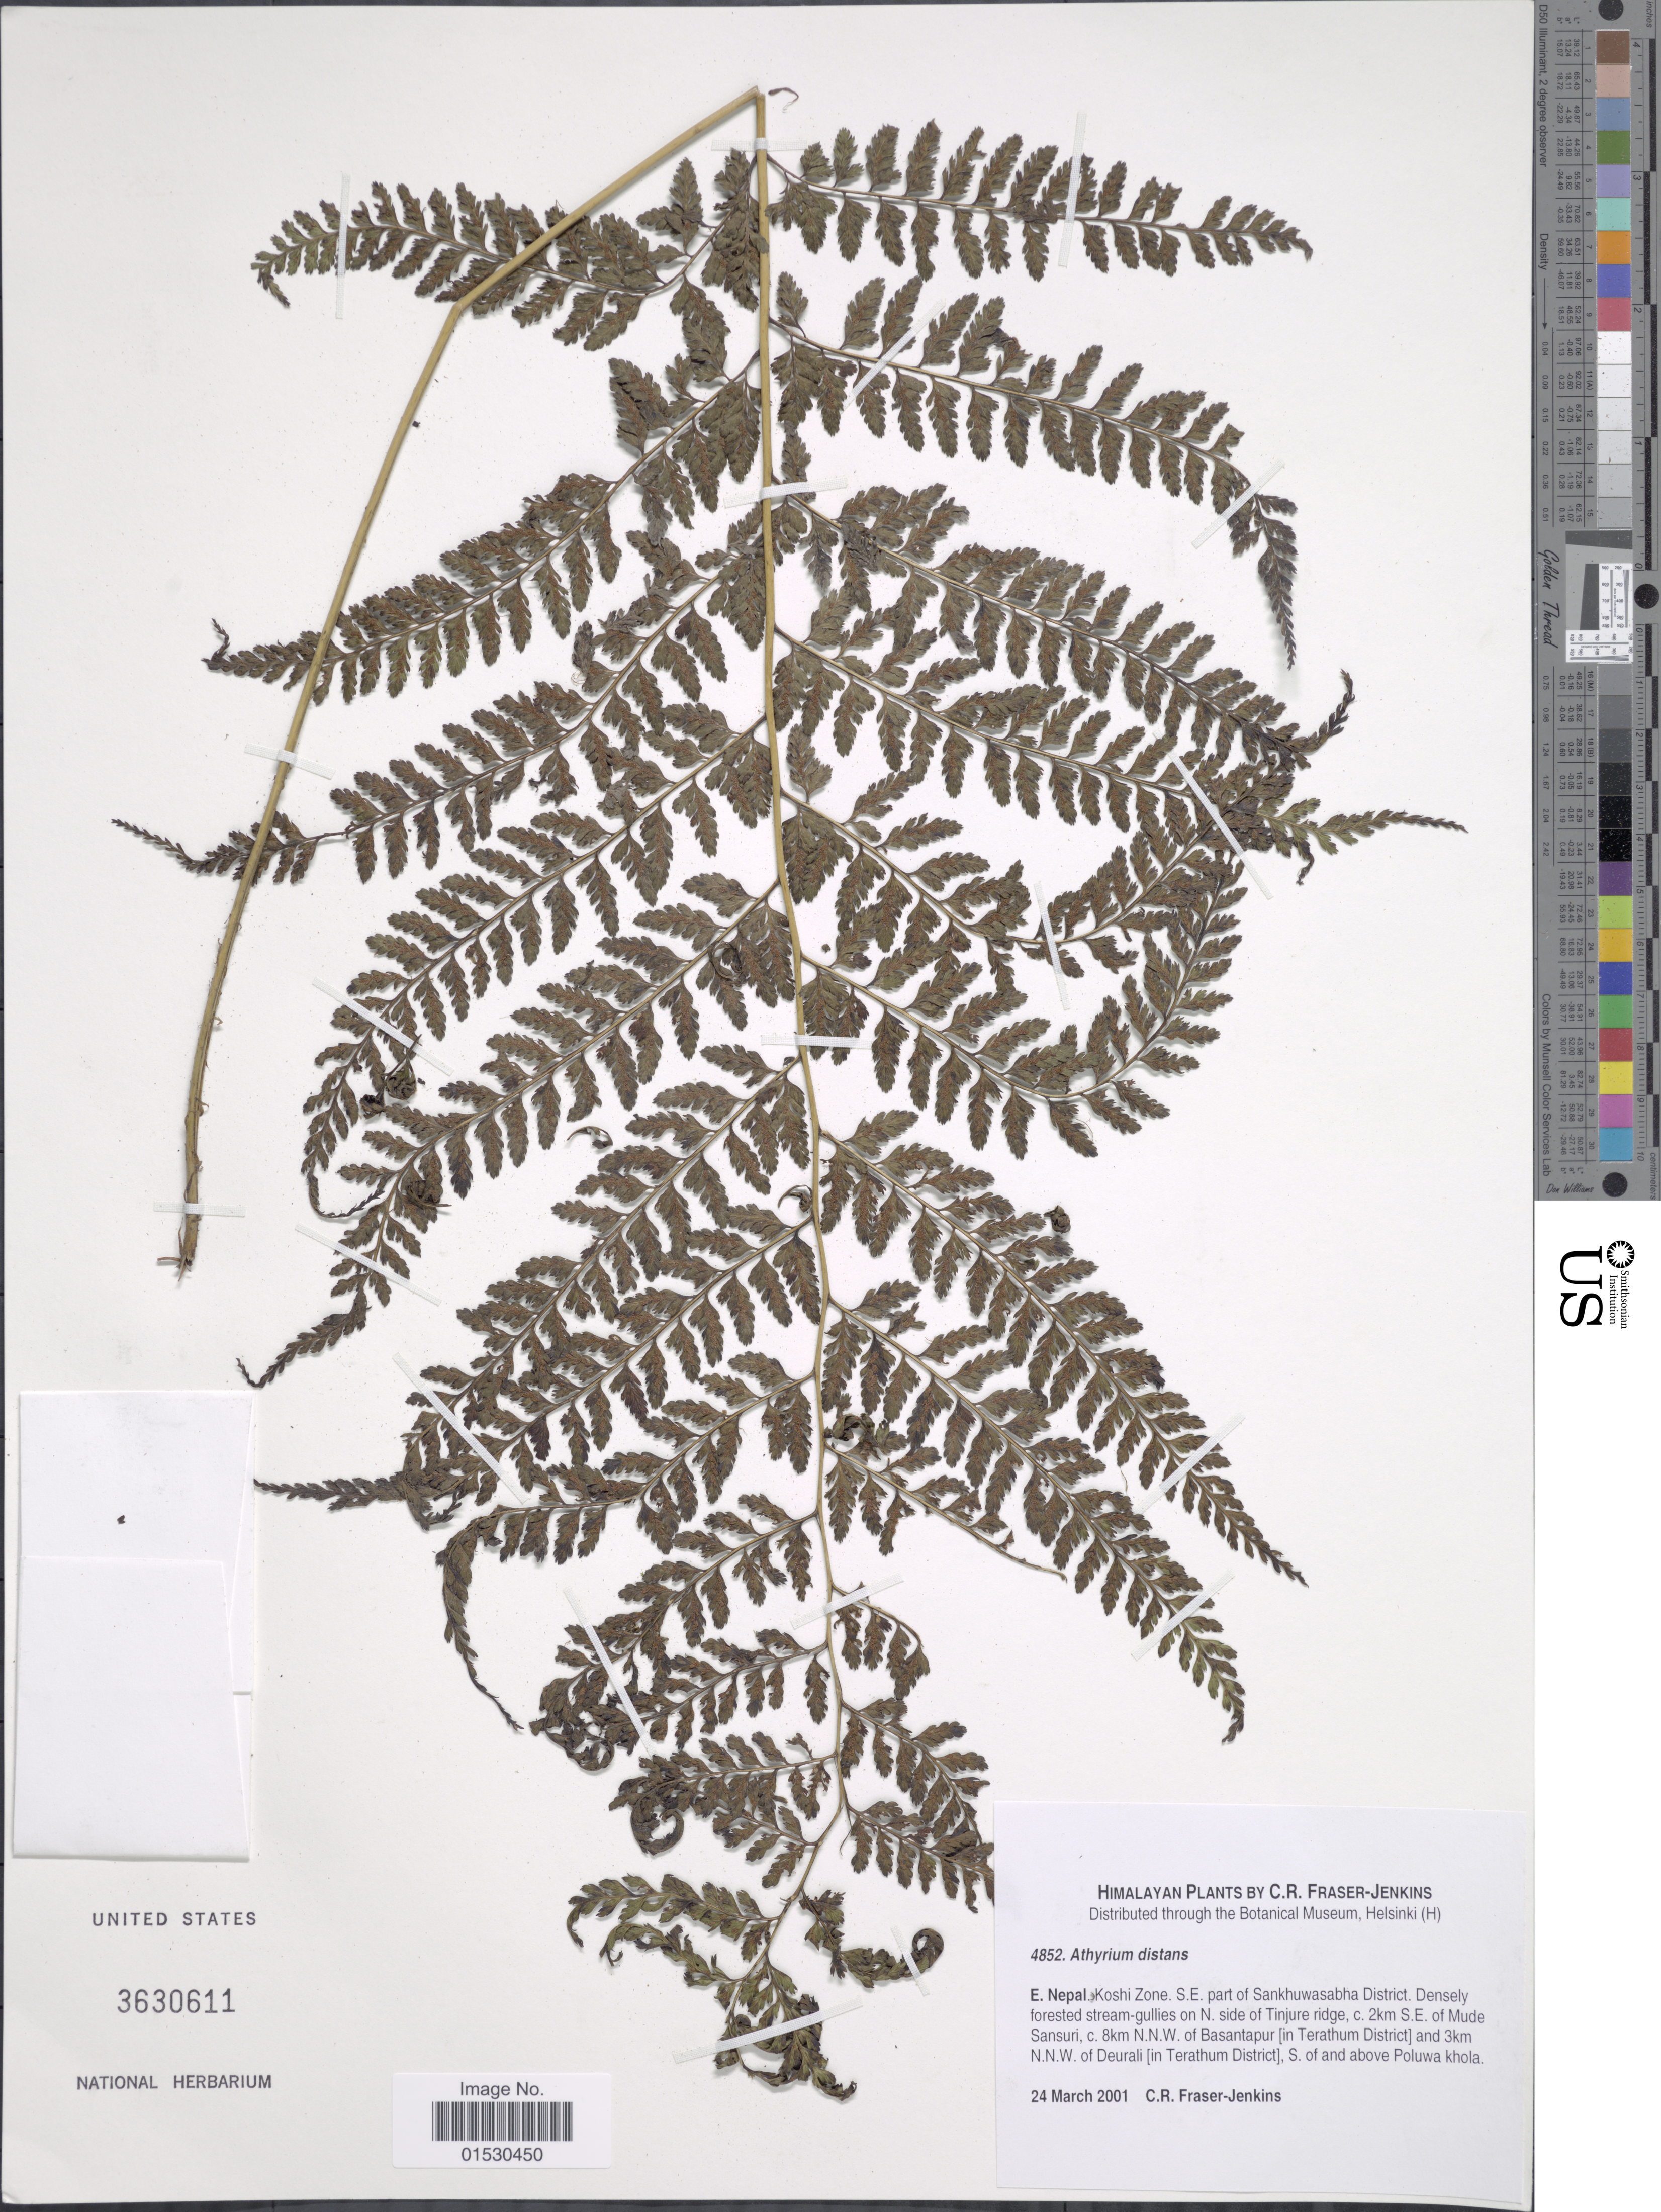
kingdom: Plantae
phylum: Tracheophyta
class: Polypodiopsida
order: Polypodiales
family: Athyriaceae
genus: Athyrium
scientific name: Athyrium distans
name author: (D. Don) T. Moore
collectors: C. R. Fraser-Jenkins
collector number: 4852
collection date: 2001-03-24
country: Nepal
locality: E Nepal. Koshi Zone. S.E. part of Sankhuwasabha District. Densely forested stream-gullies on N side of Tinjure ridge, c. 2 km S.E of Mude Sansuri, c. 8 km N.N.W. of Basantapur (in Terathum District) and 3 km N.N.W. of Deurali (in Terathum District), S of and abovePoluwa khola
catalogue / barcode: US 3630611